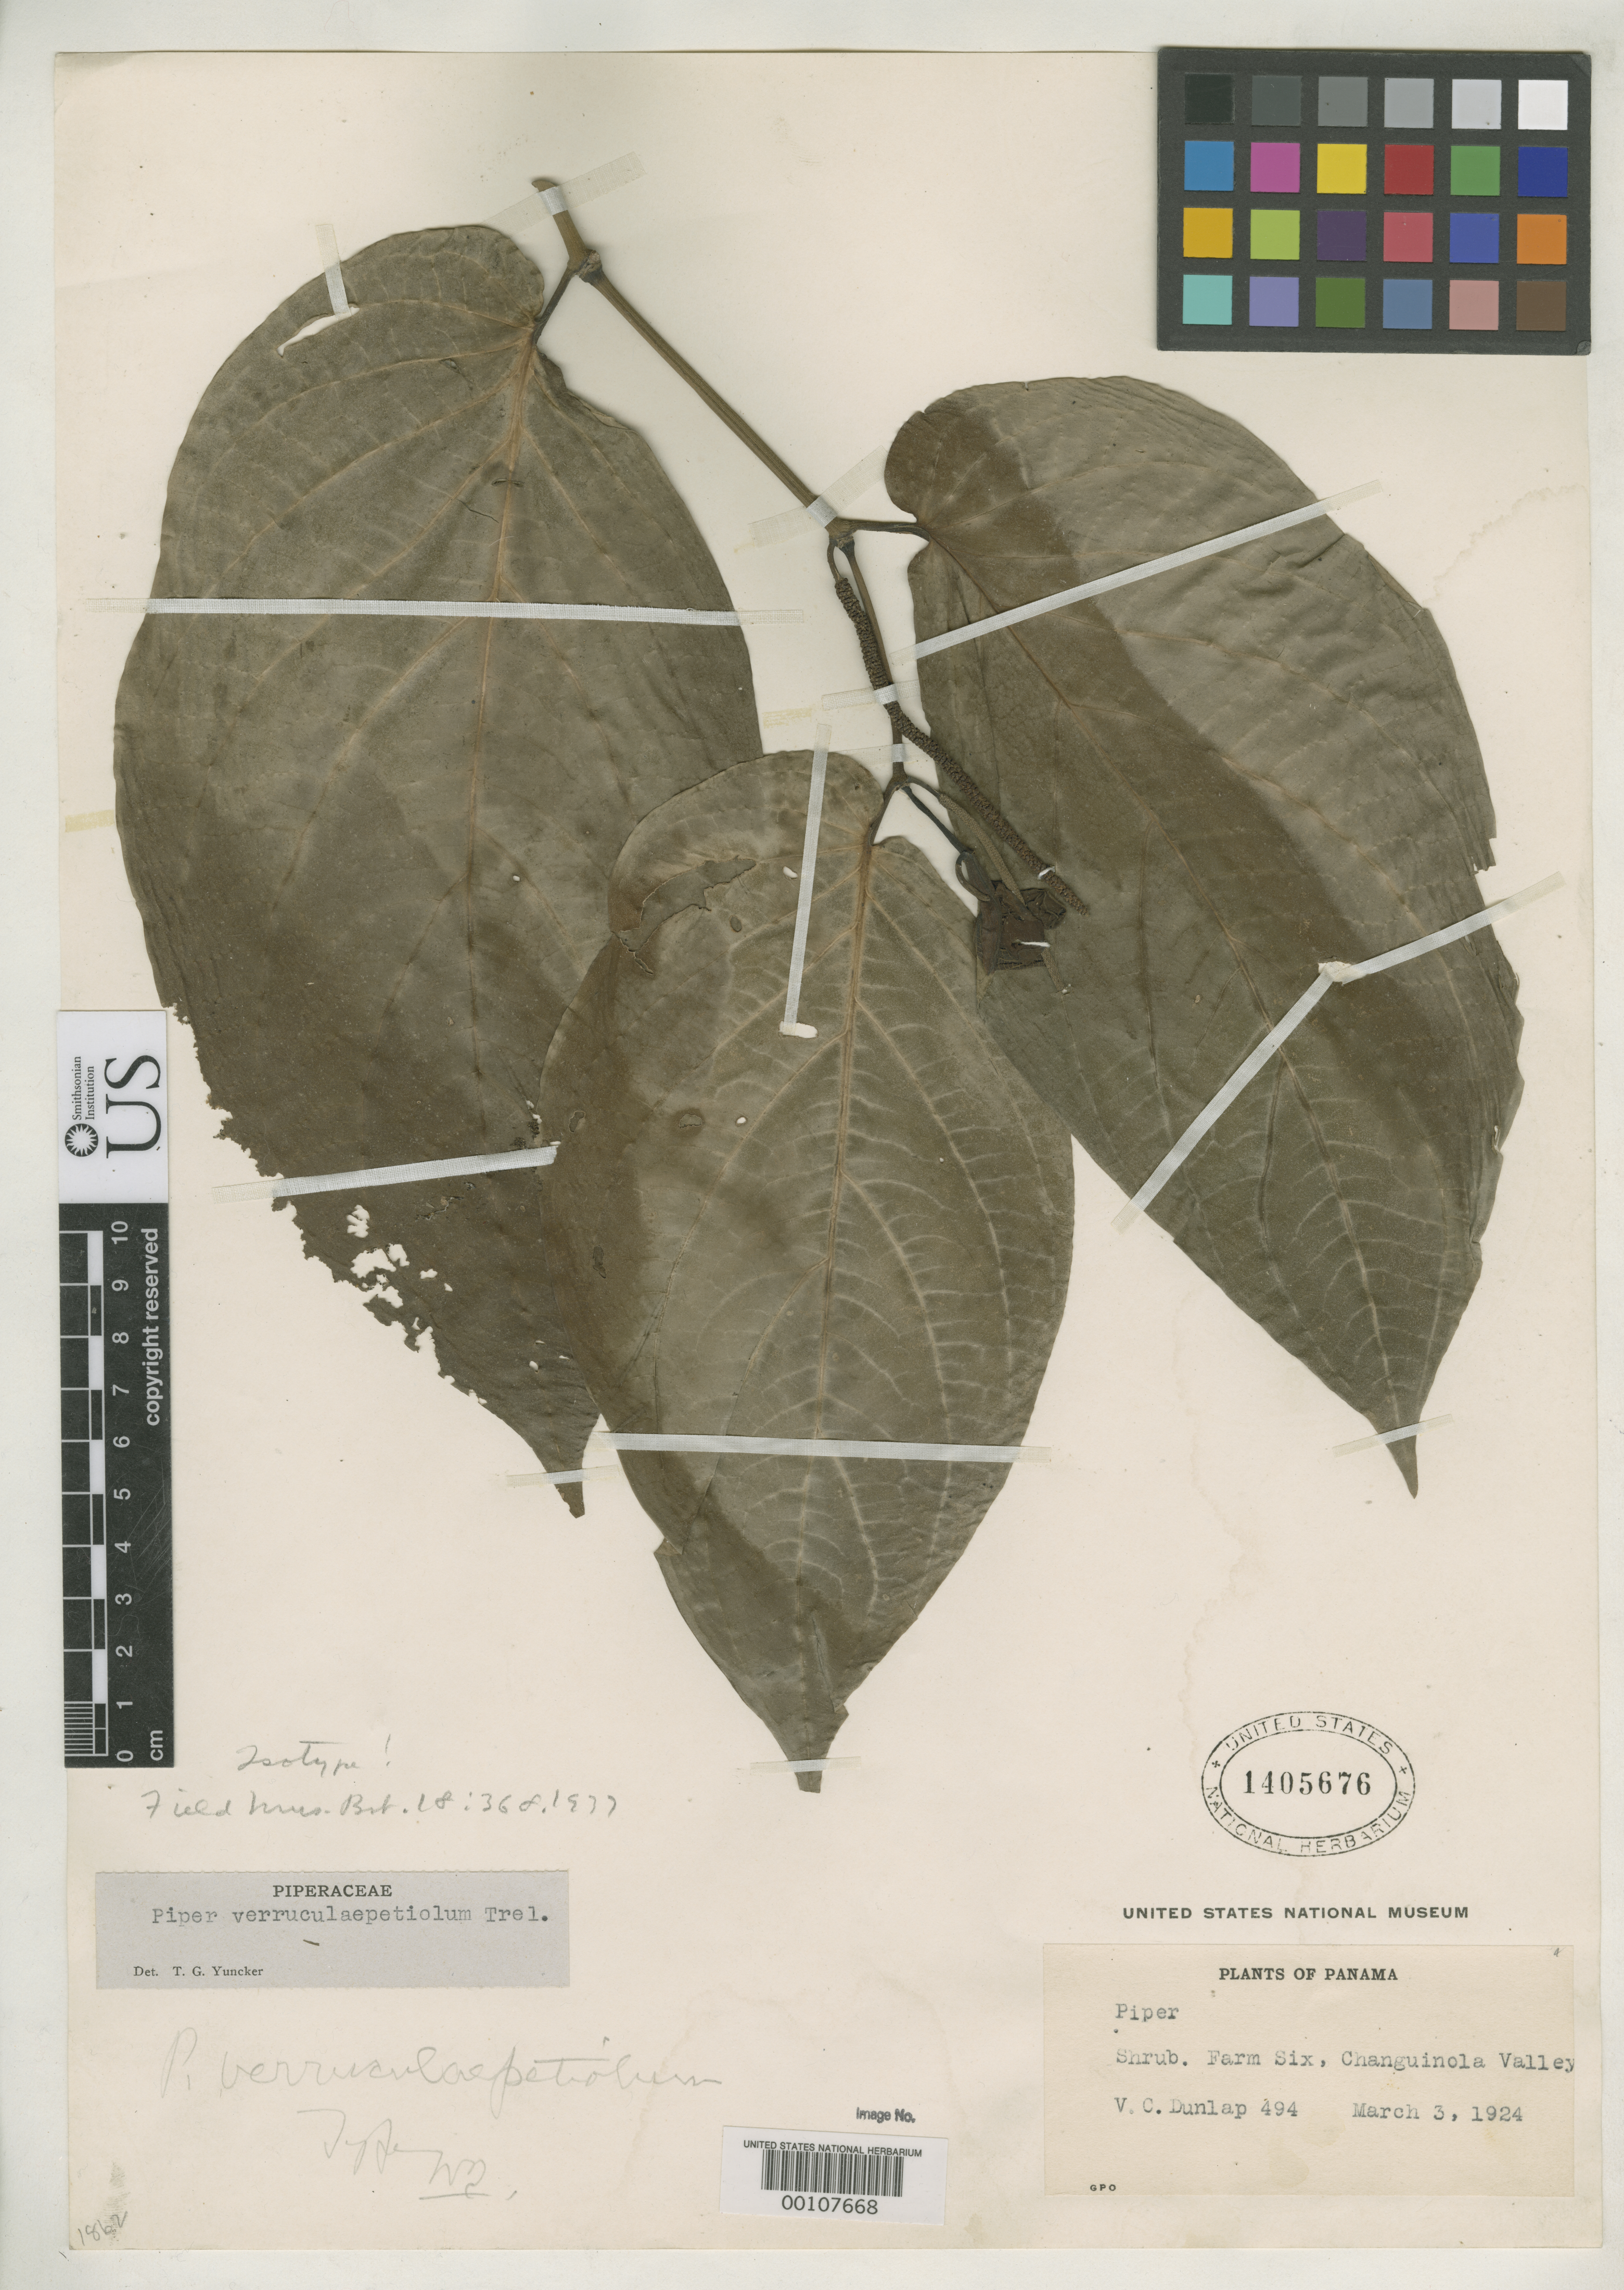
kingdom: Plantae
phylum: Tracheophyta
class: Magnoliopsida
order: Piperales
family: Piperaceae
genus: Piper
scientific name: Piper verruculaepetiolum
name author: Trel. ex Standl.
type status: Isotype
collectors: V. C. Dunlap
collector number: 494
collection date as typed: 03 Mar 1924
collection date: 1924-03-03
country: Panama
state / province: Bocas del Toro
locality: Farm 6, Changuinola Valley.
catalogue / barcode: US 1405676